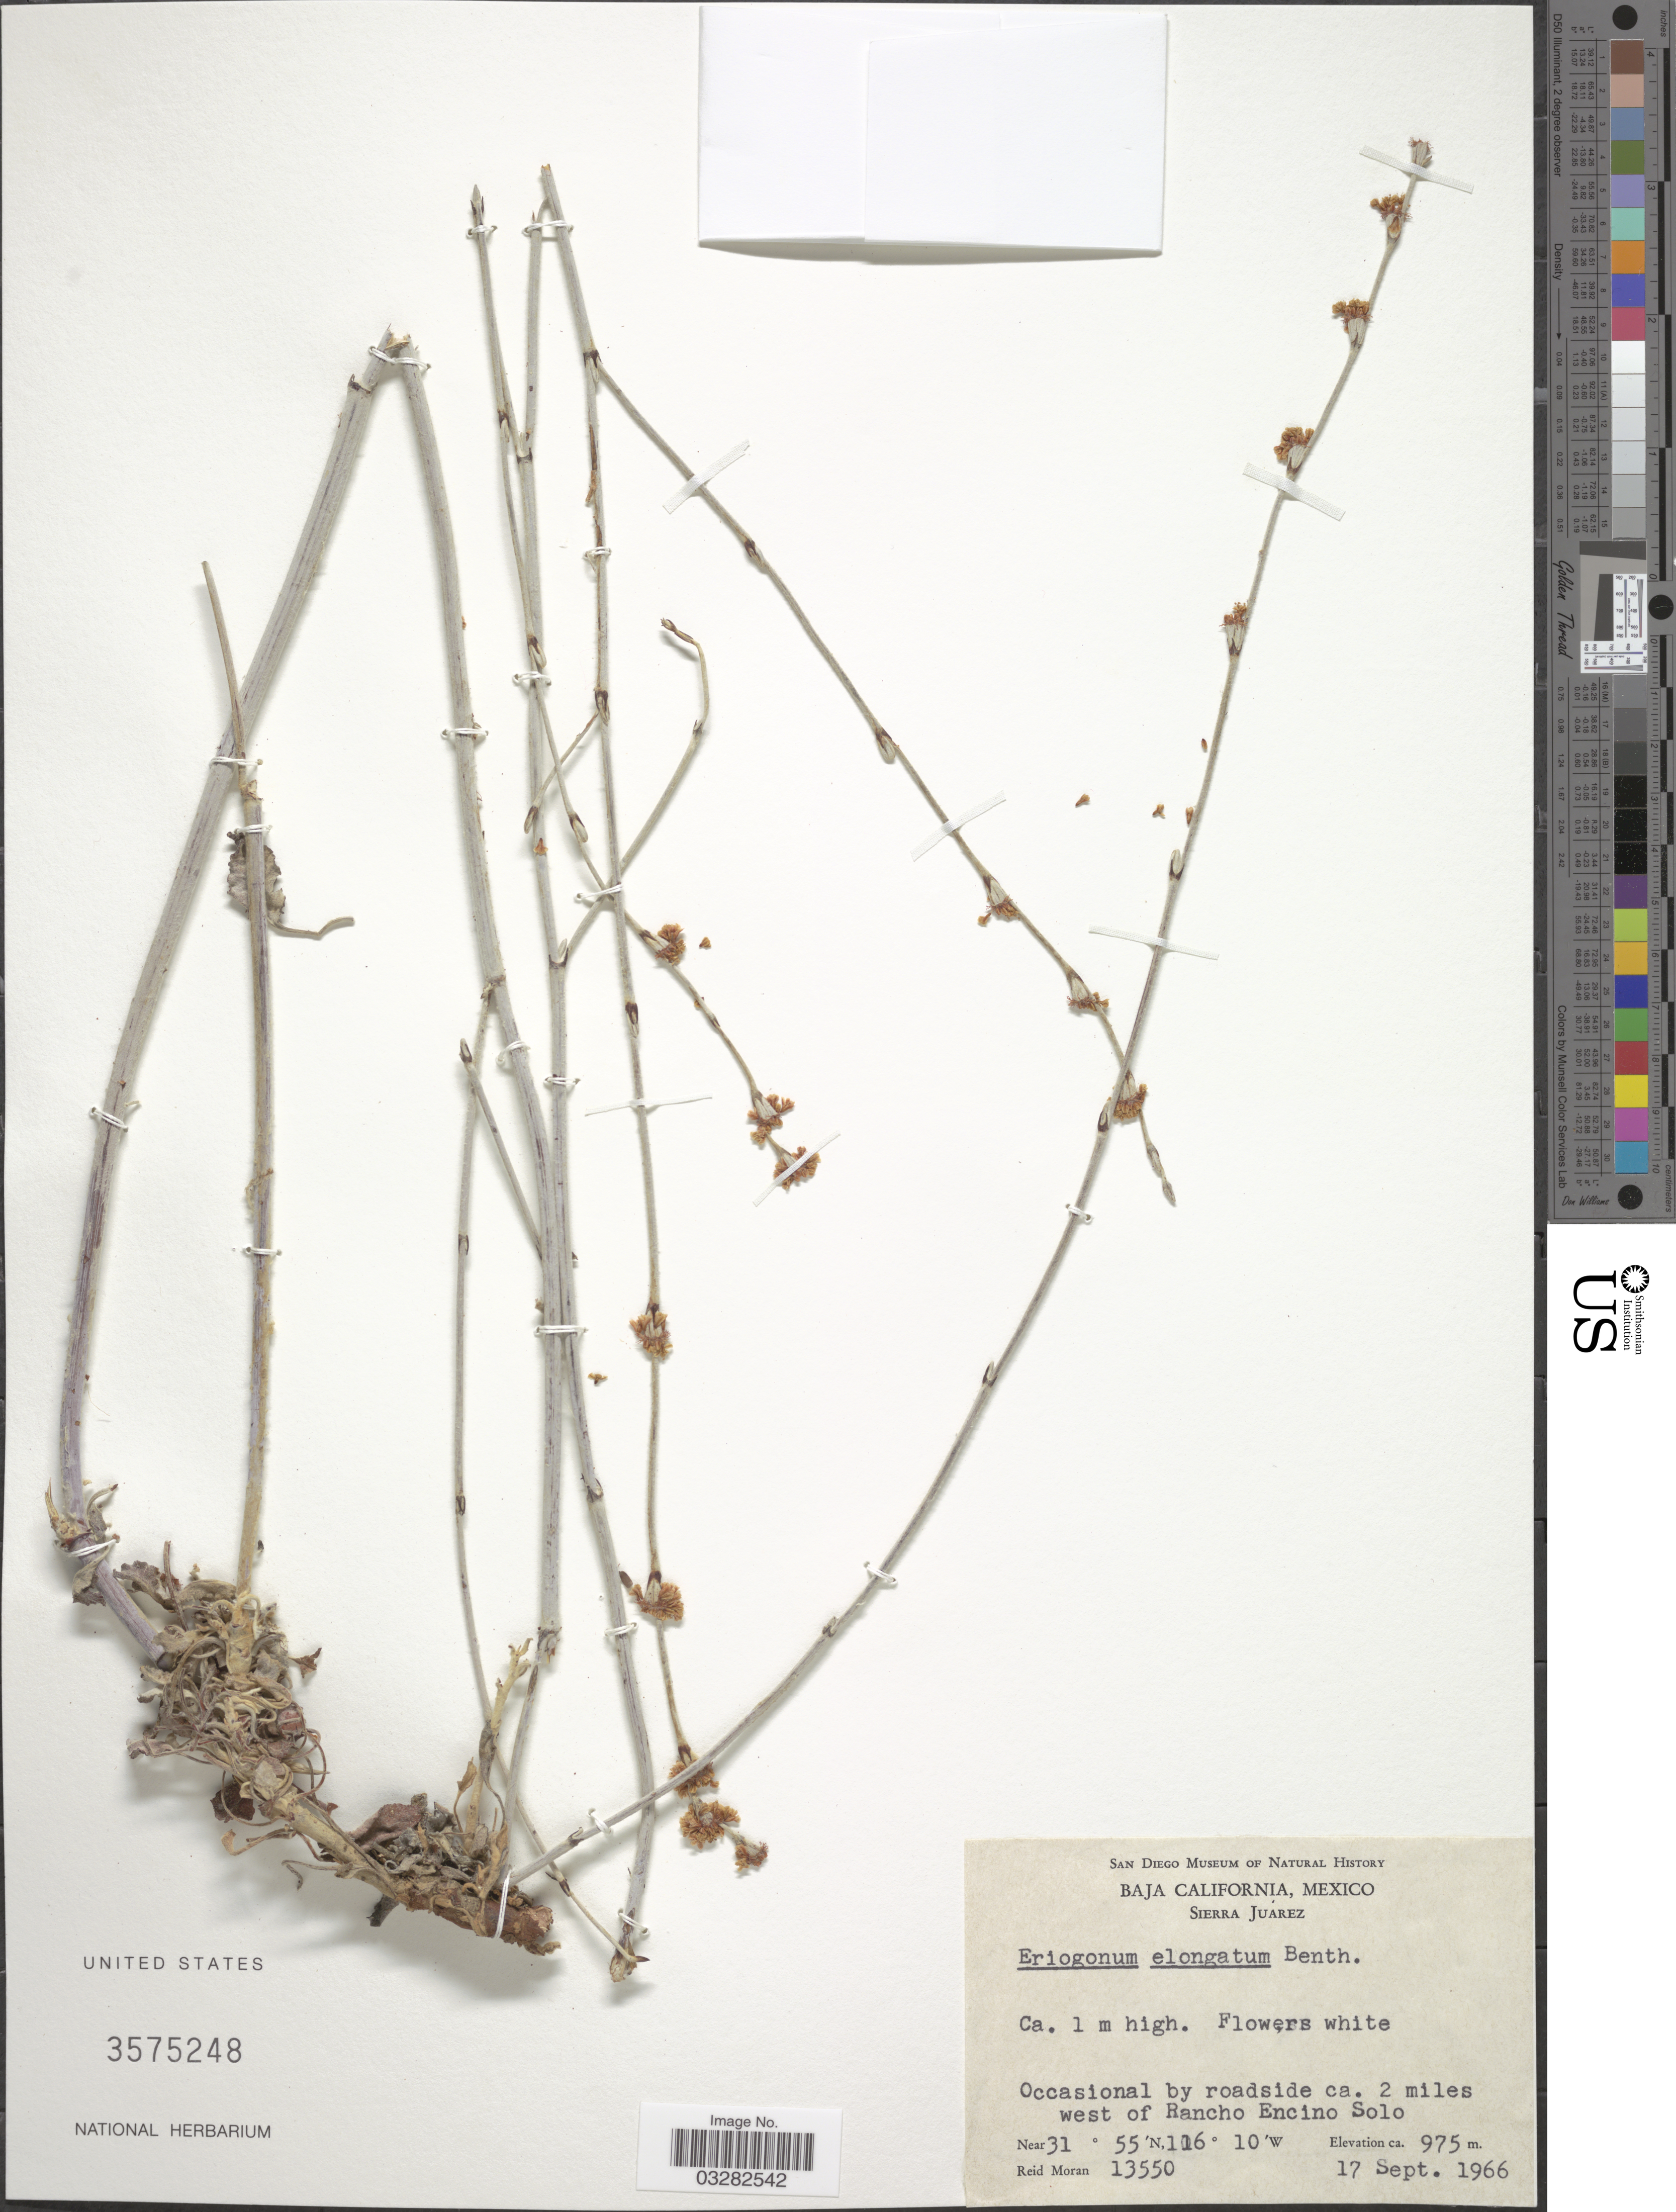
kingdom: Plantae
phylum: Tracheophyta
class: Magnoliopsida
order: Caryophyllales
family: Polygonaceae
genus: Eriogonum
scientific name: Eriogonum elongatum var. elongatum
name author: Benth.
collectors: R. Moran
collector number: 13550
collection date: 1966-09-17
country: Mexico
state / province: Baja California Norte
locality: Sierra Juarez. Occasional by roadside ca. 2 miles west of Rancho Encino Solo.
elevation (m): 975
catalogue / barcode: US 3575248